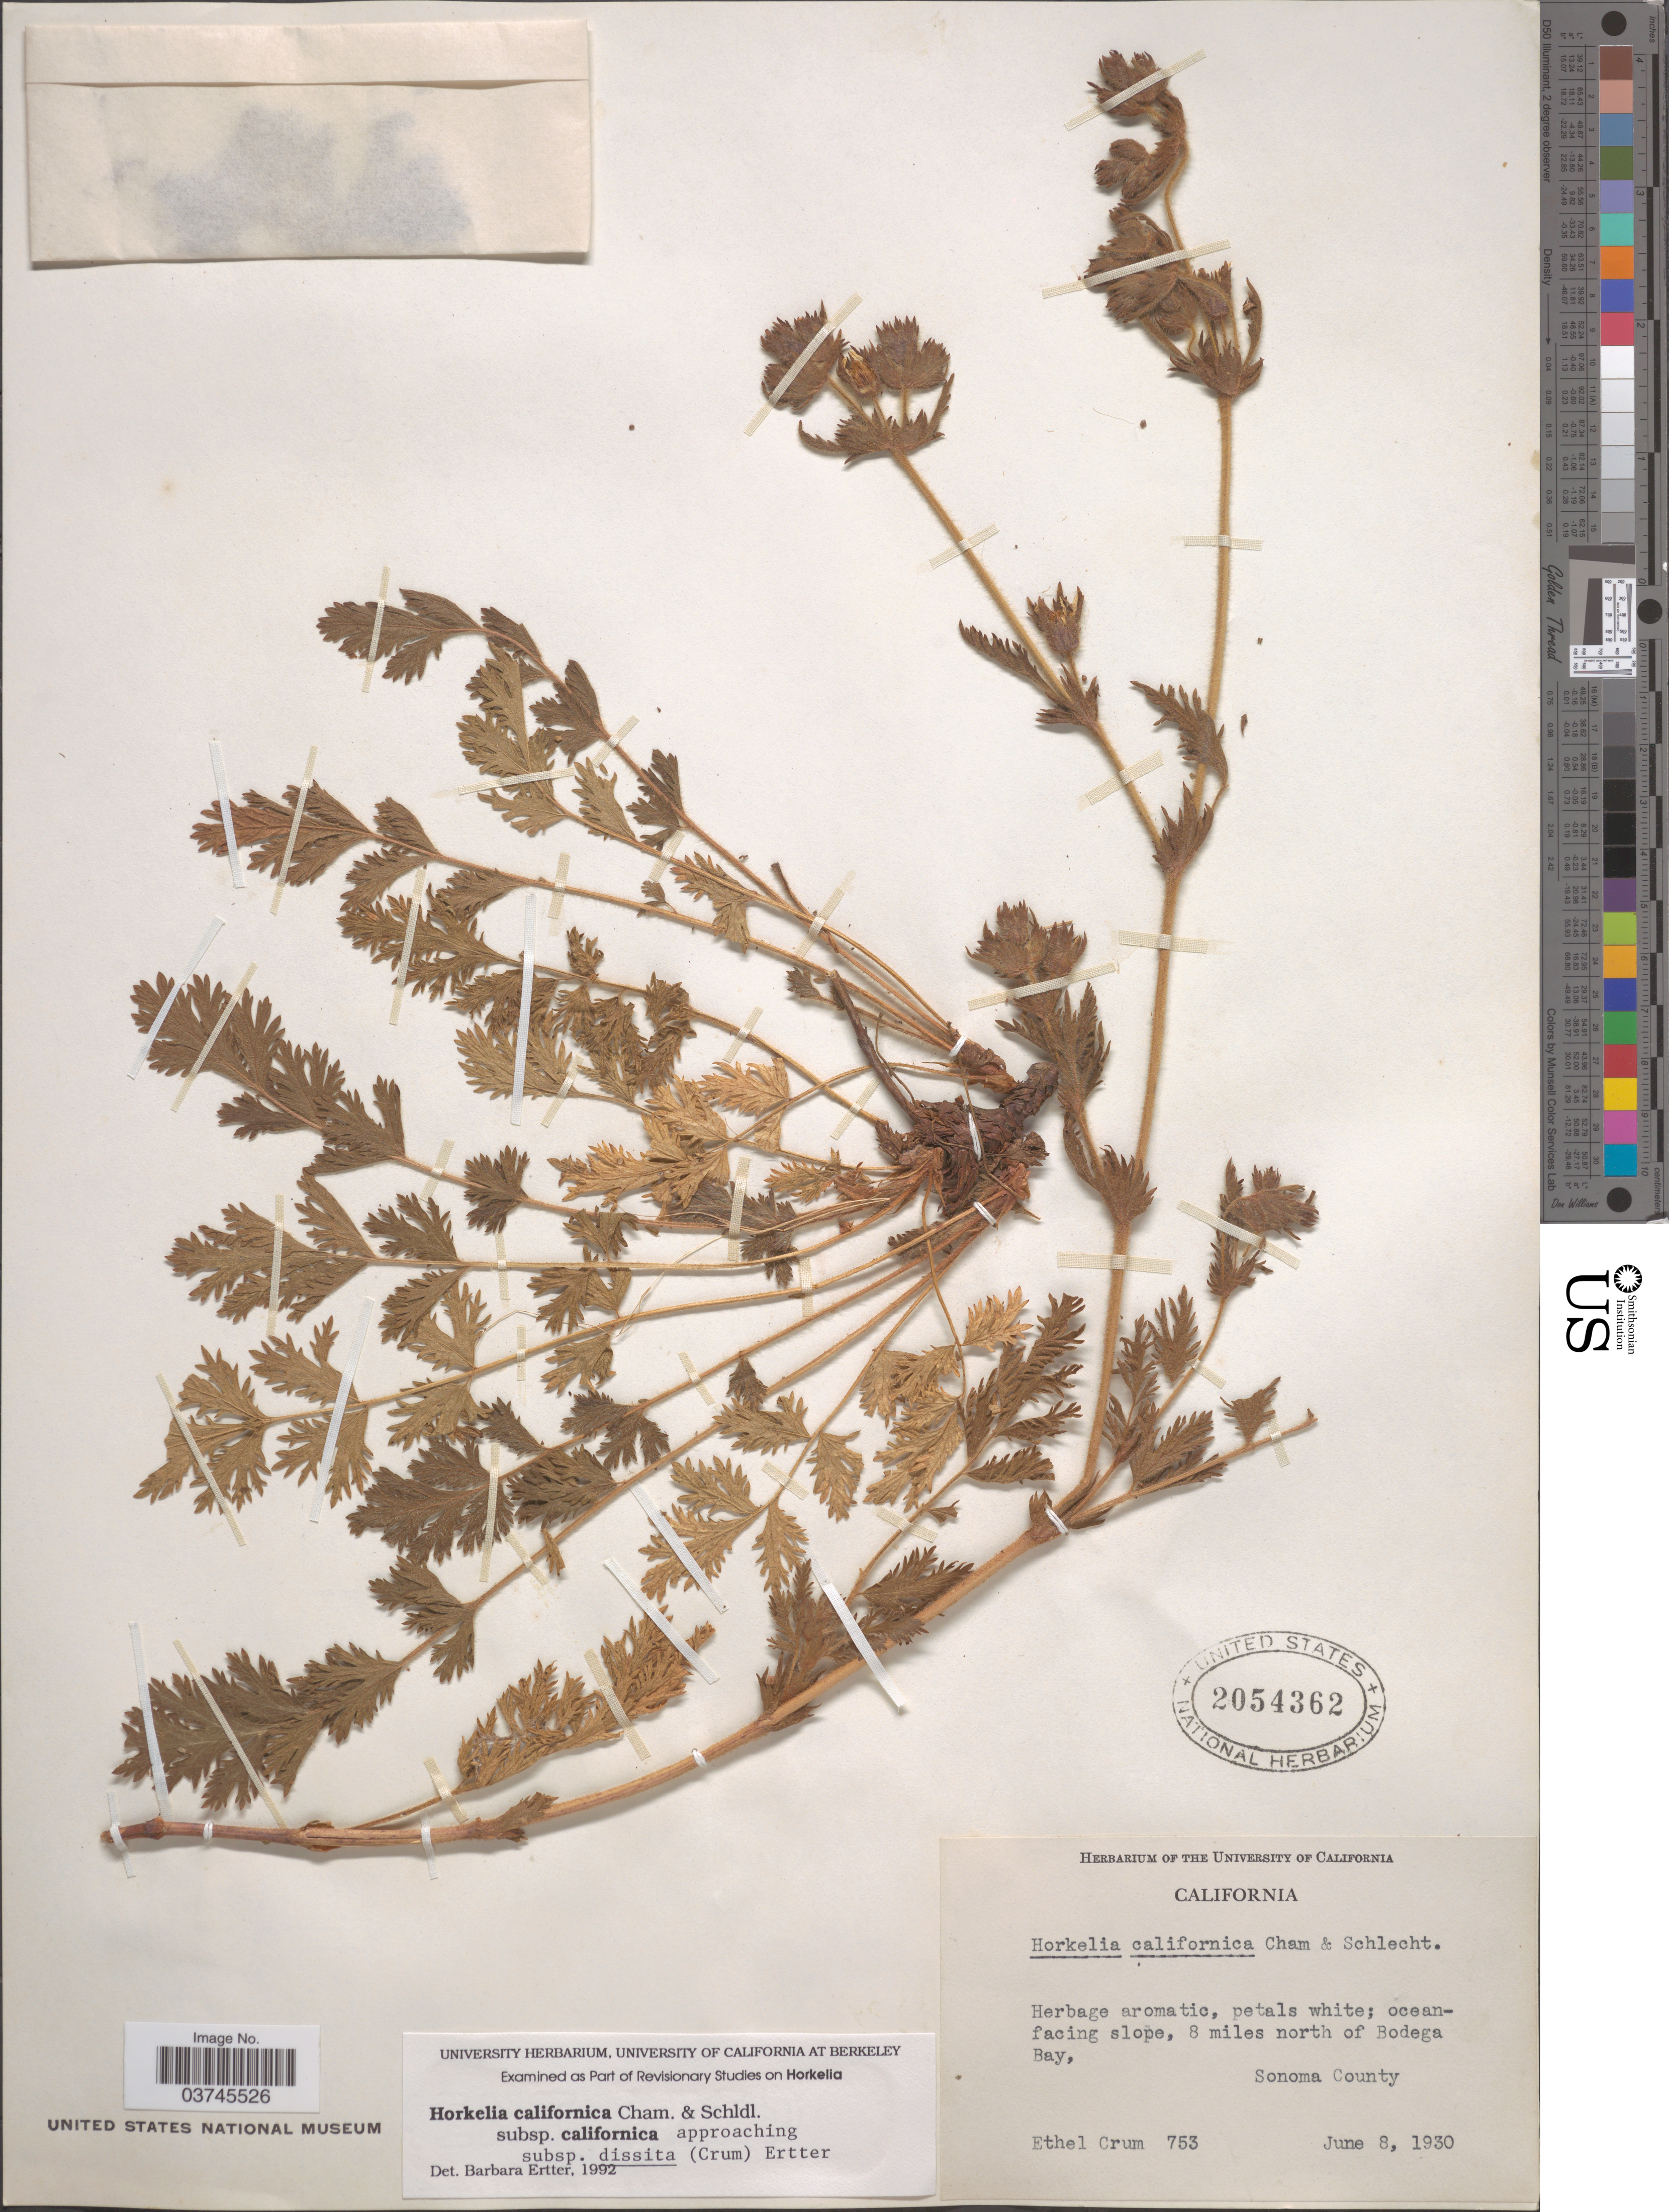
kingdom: Plantae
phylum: Tracheophyta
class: Magnoliopsida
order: Rosales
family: Rosaceae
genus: Potentilla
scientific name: Potentilla californica var. californica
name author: (Cham. & Schltdl.) Greene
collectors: E. K. Crum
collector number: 753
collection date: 1930-06-08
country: United States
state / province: California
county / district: Sonoma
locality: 8 miles north of Bodega Bay, Sonoma County.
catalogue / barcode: US 2054362